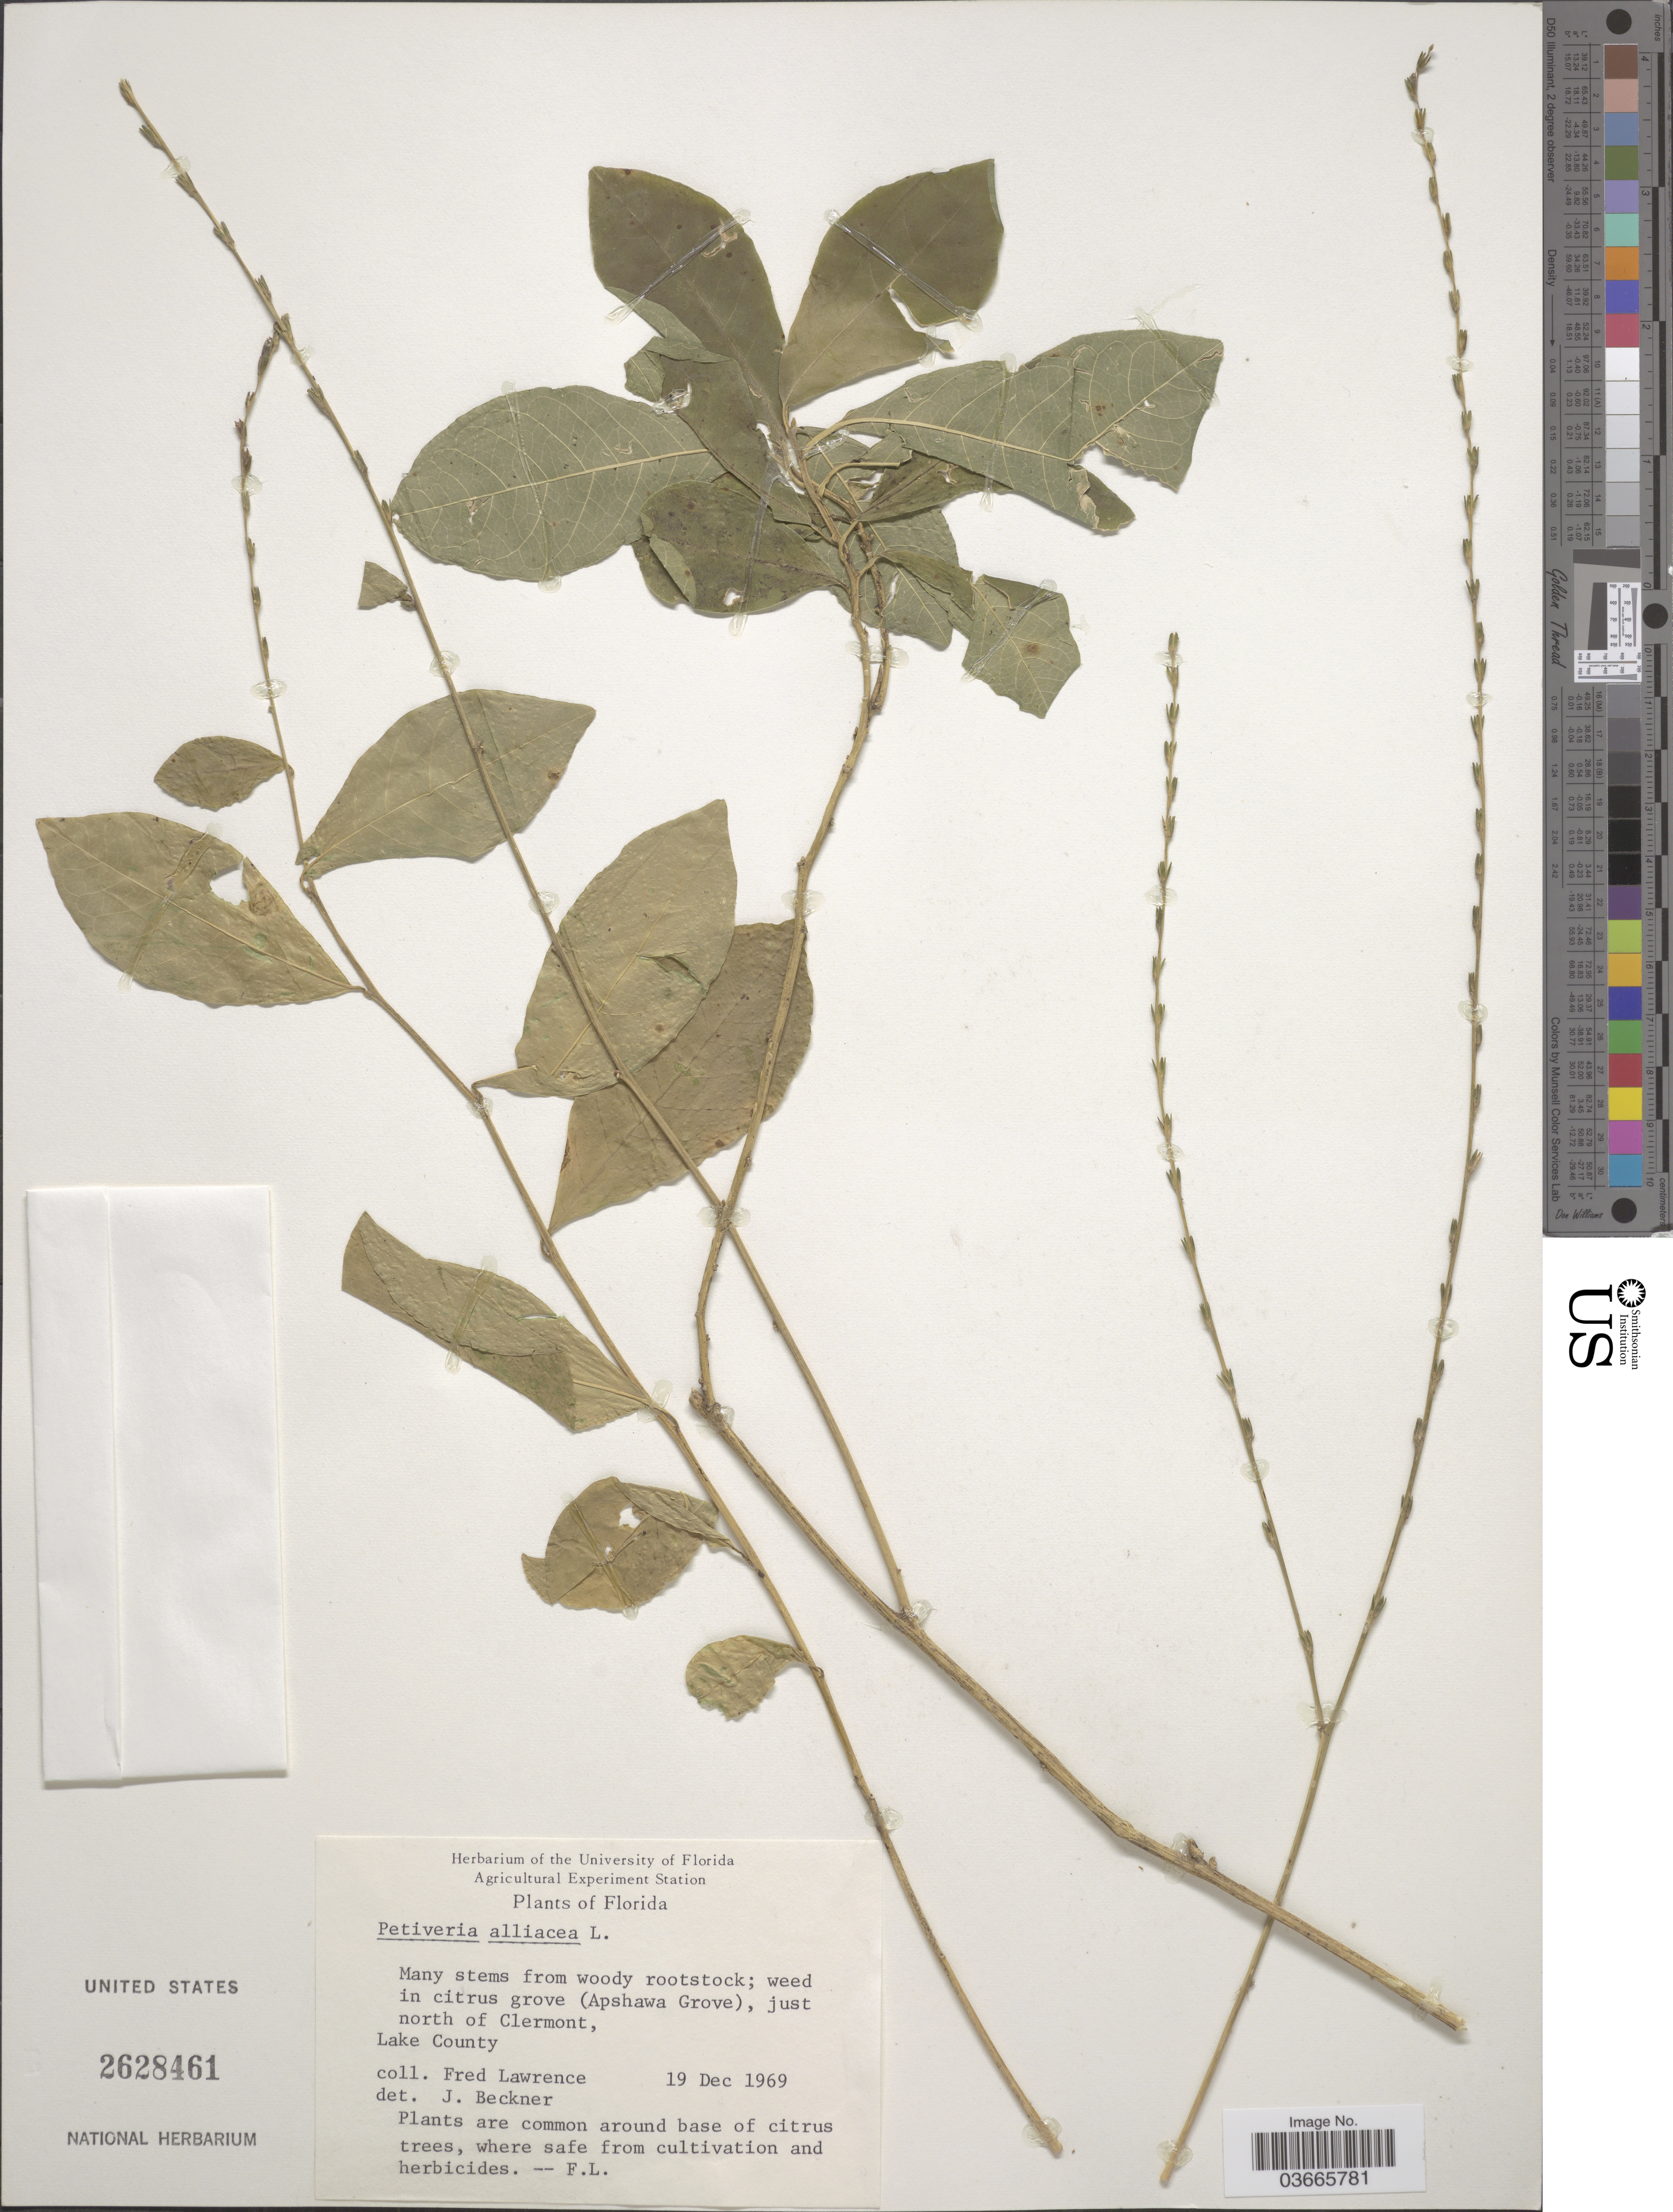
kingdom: Plantae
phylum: Tracheophyta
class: Magnoliopsida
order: Caryophyllales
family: Phytolaccaceae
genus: Petiveria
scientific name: Petiveria alliacea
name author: L.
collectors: F. Lawrence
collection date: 1969-12-19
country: United States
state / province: Florida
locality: Just north of Clermont, Lake County.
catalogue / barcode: US 2628461